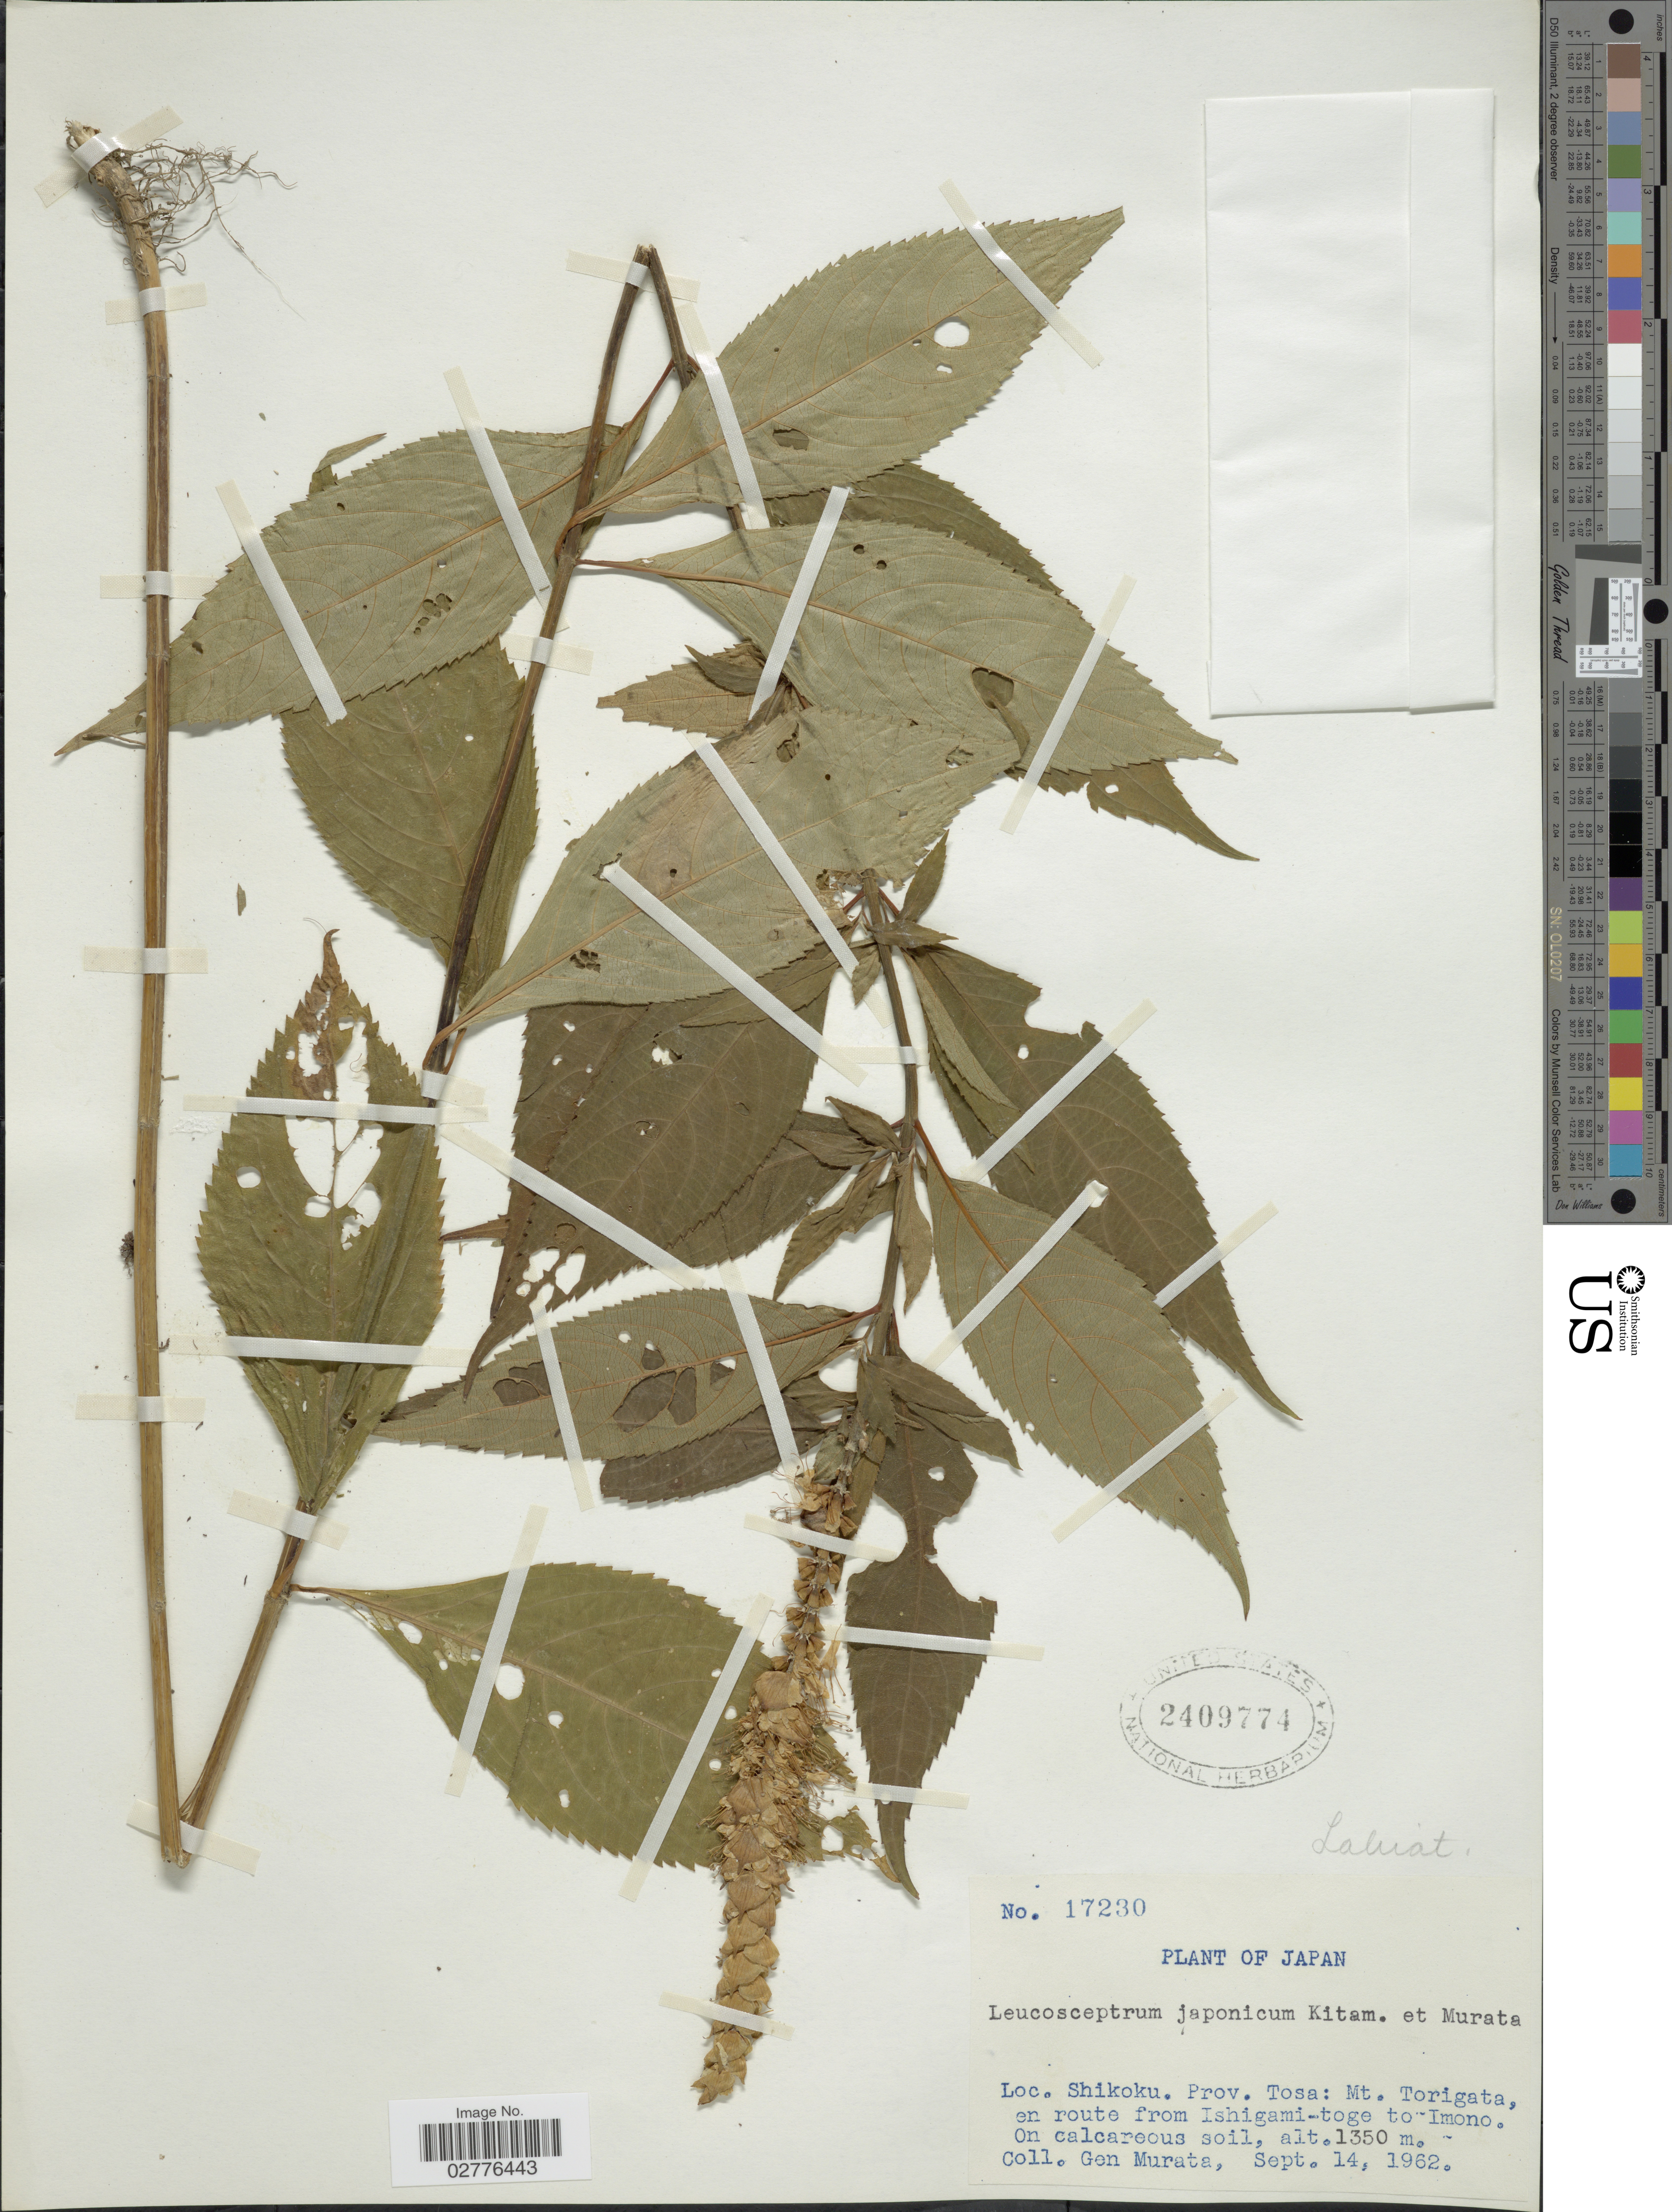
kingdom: Plantae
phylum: Tracheophyta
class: Magnoliopsida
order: Lamiales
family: Lamiaceae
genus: Leucosceptrum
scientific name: Leucosceptrum japonicum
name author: (Miq.) Kitam. & Murata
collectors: G. Murata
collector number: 17230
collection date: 1962-09-14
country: Japan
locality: Shikoku. Prov. Tosa: Mt. Torigata, en route from Ishigami-toge to Imono.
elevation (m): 1350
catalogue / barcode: US 2409774